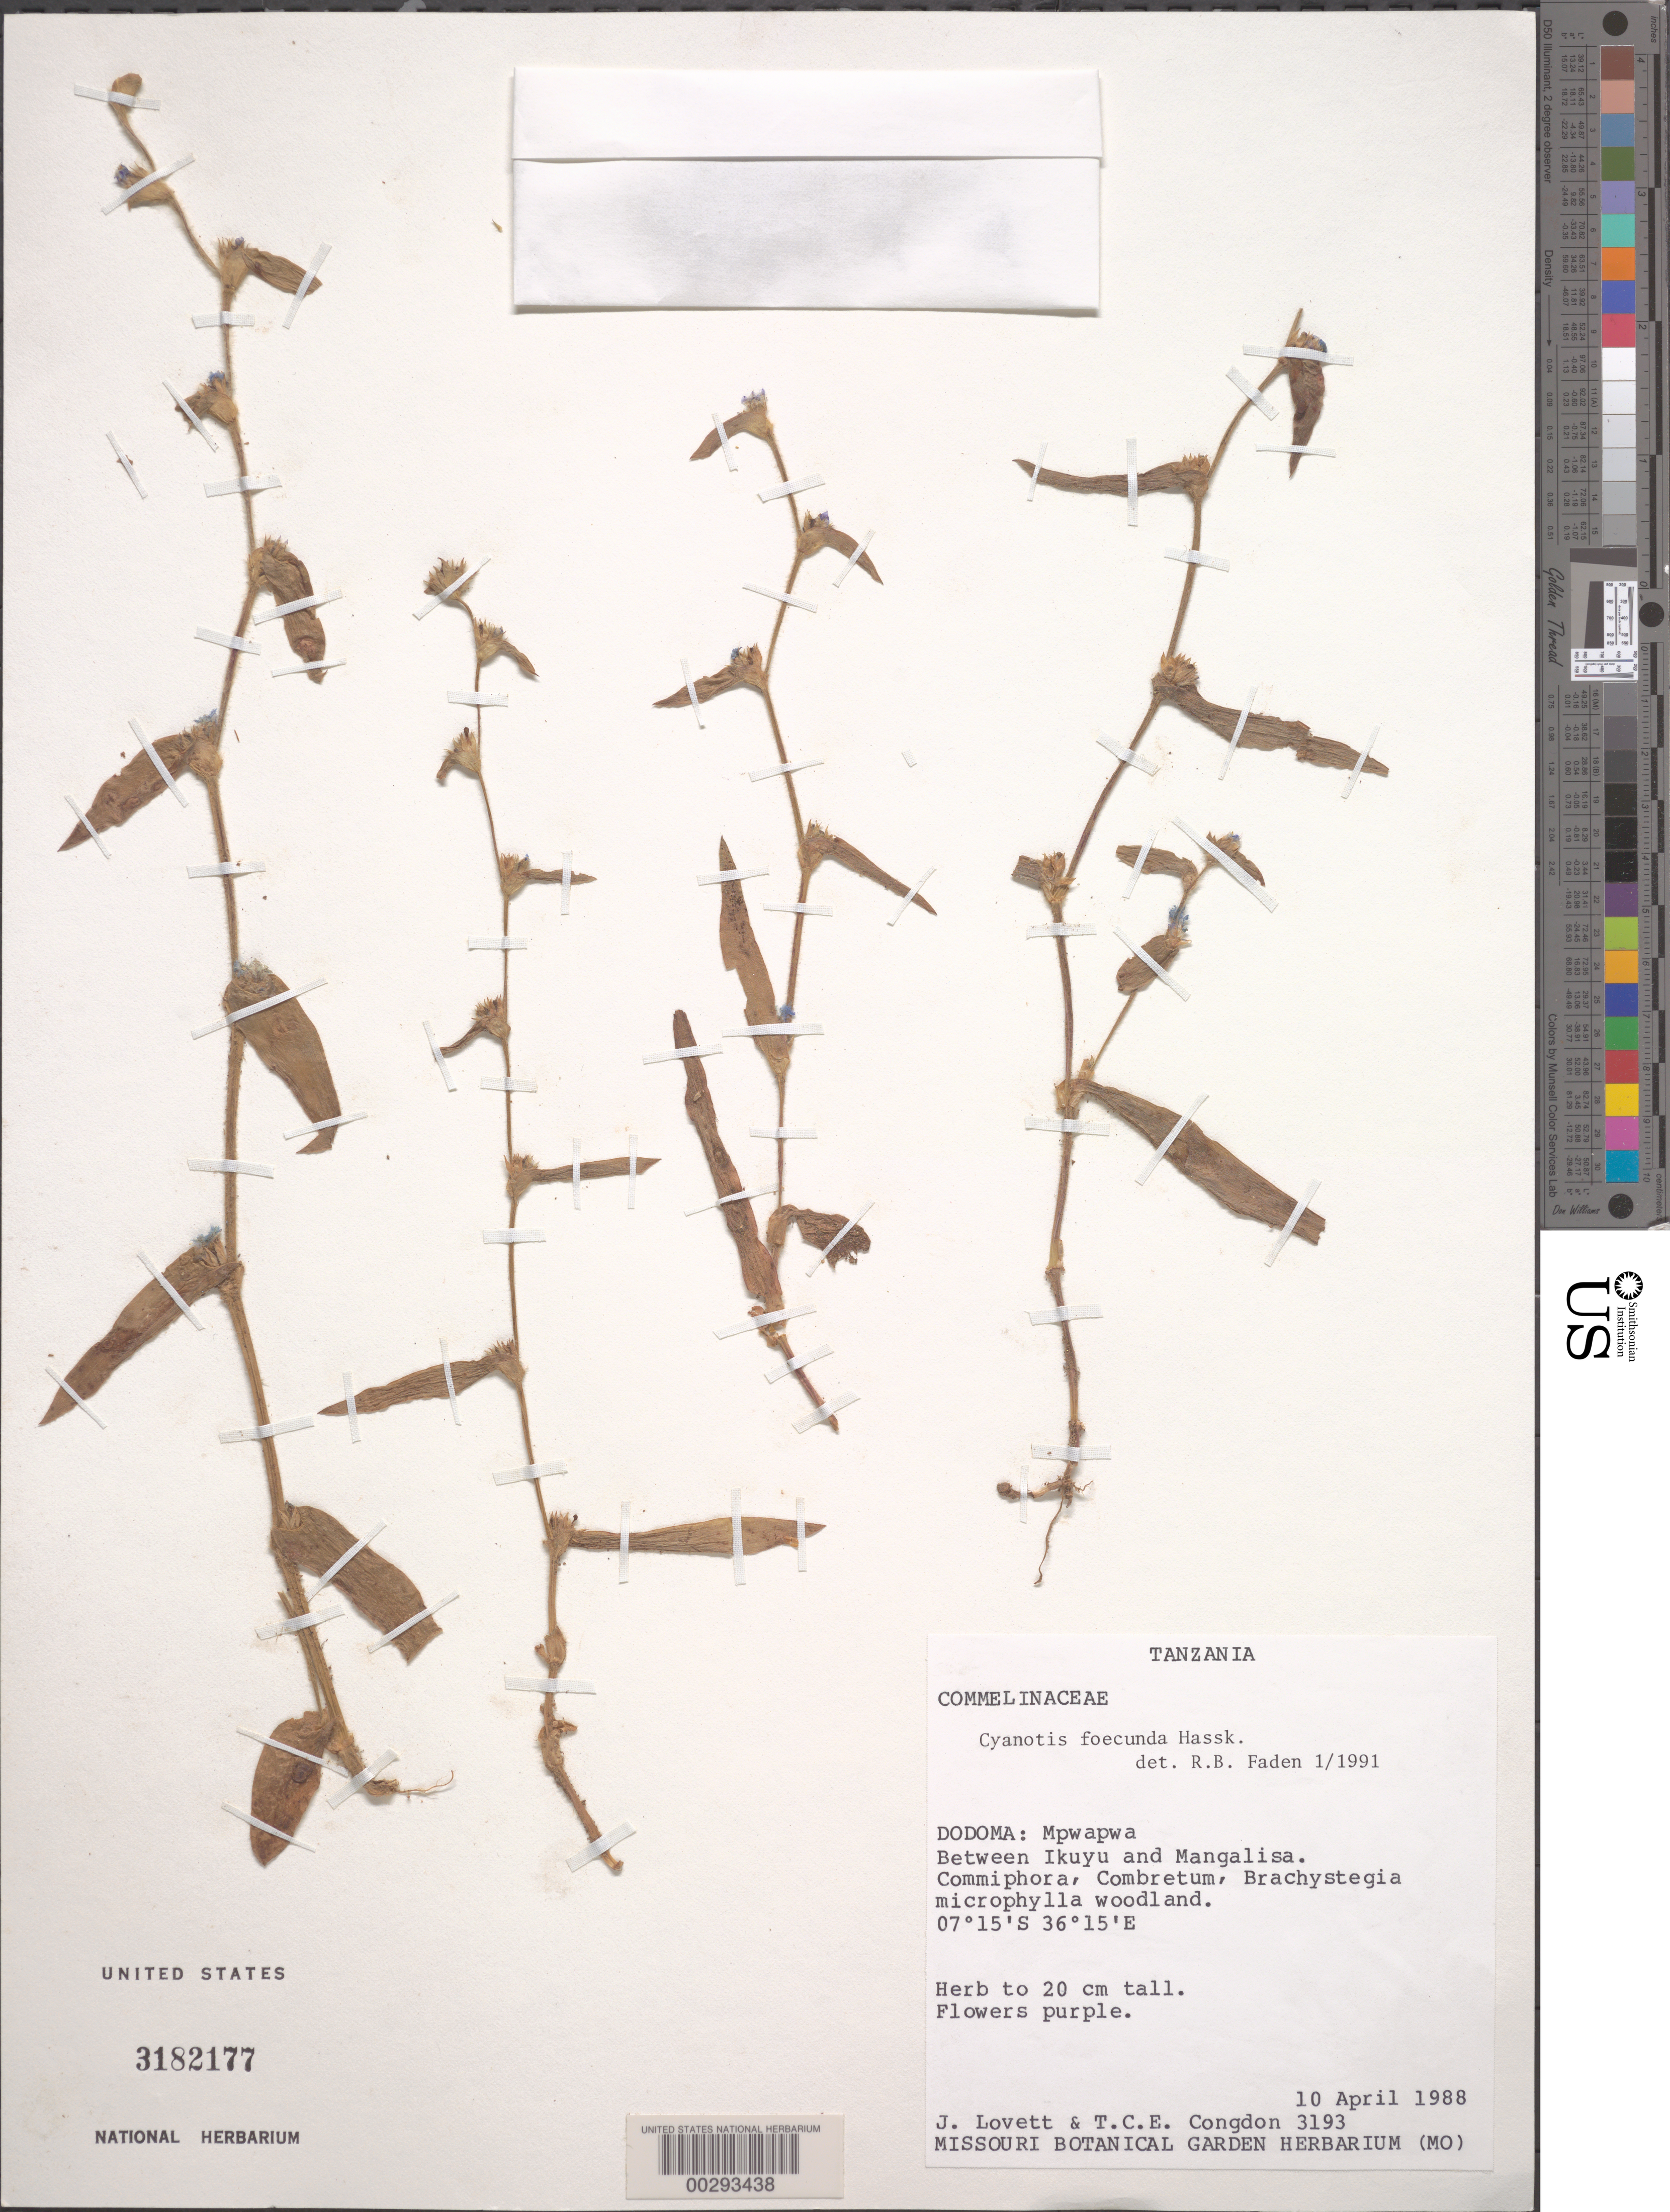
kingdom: Plantae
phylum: Tracheophyta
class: Liliopsida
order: Commelinales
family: Commelinaceae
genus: Cyanotis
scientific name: Cyanotis foecunda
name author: DC. ex Hassk.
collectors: J. Lovett & T. Congdon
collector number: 3193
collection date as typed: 10 Apr 1988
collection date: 1988-04-10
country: Tanzania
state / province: Dodoma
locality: Mpwapwa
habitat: Woodland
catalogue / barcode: US 3182177